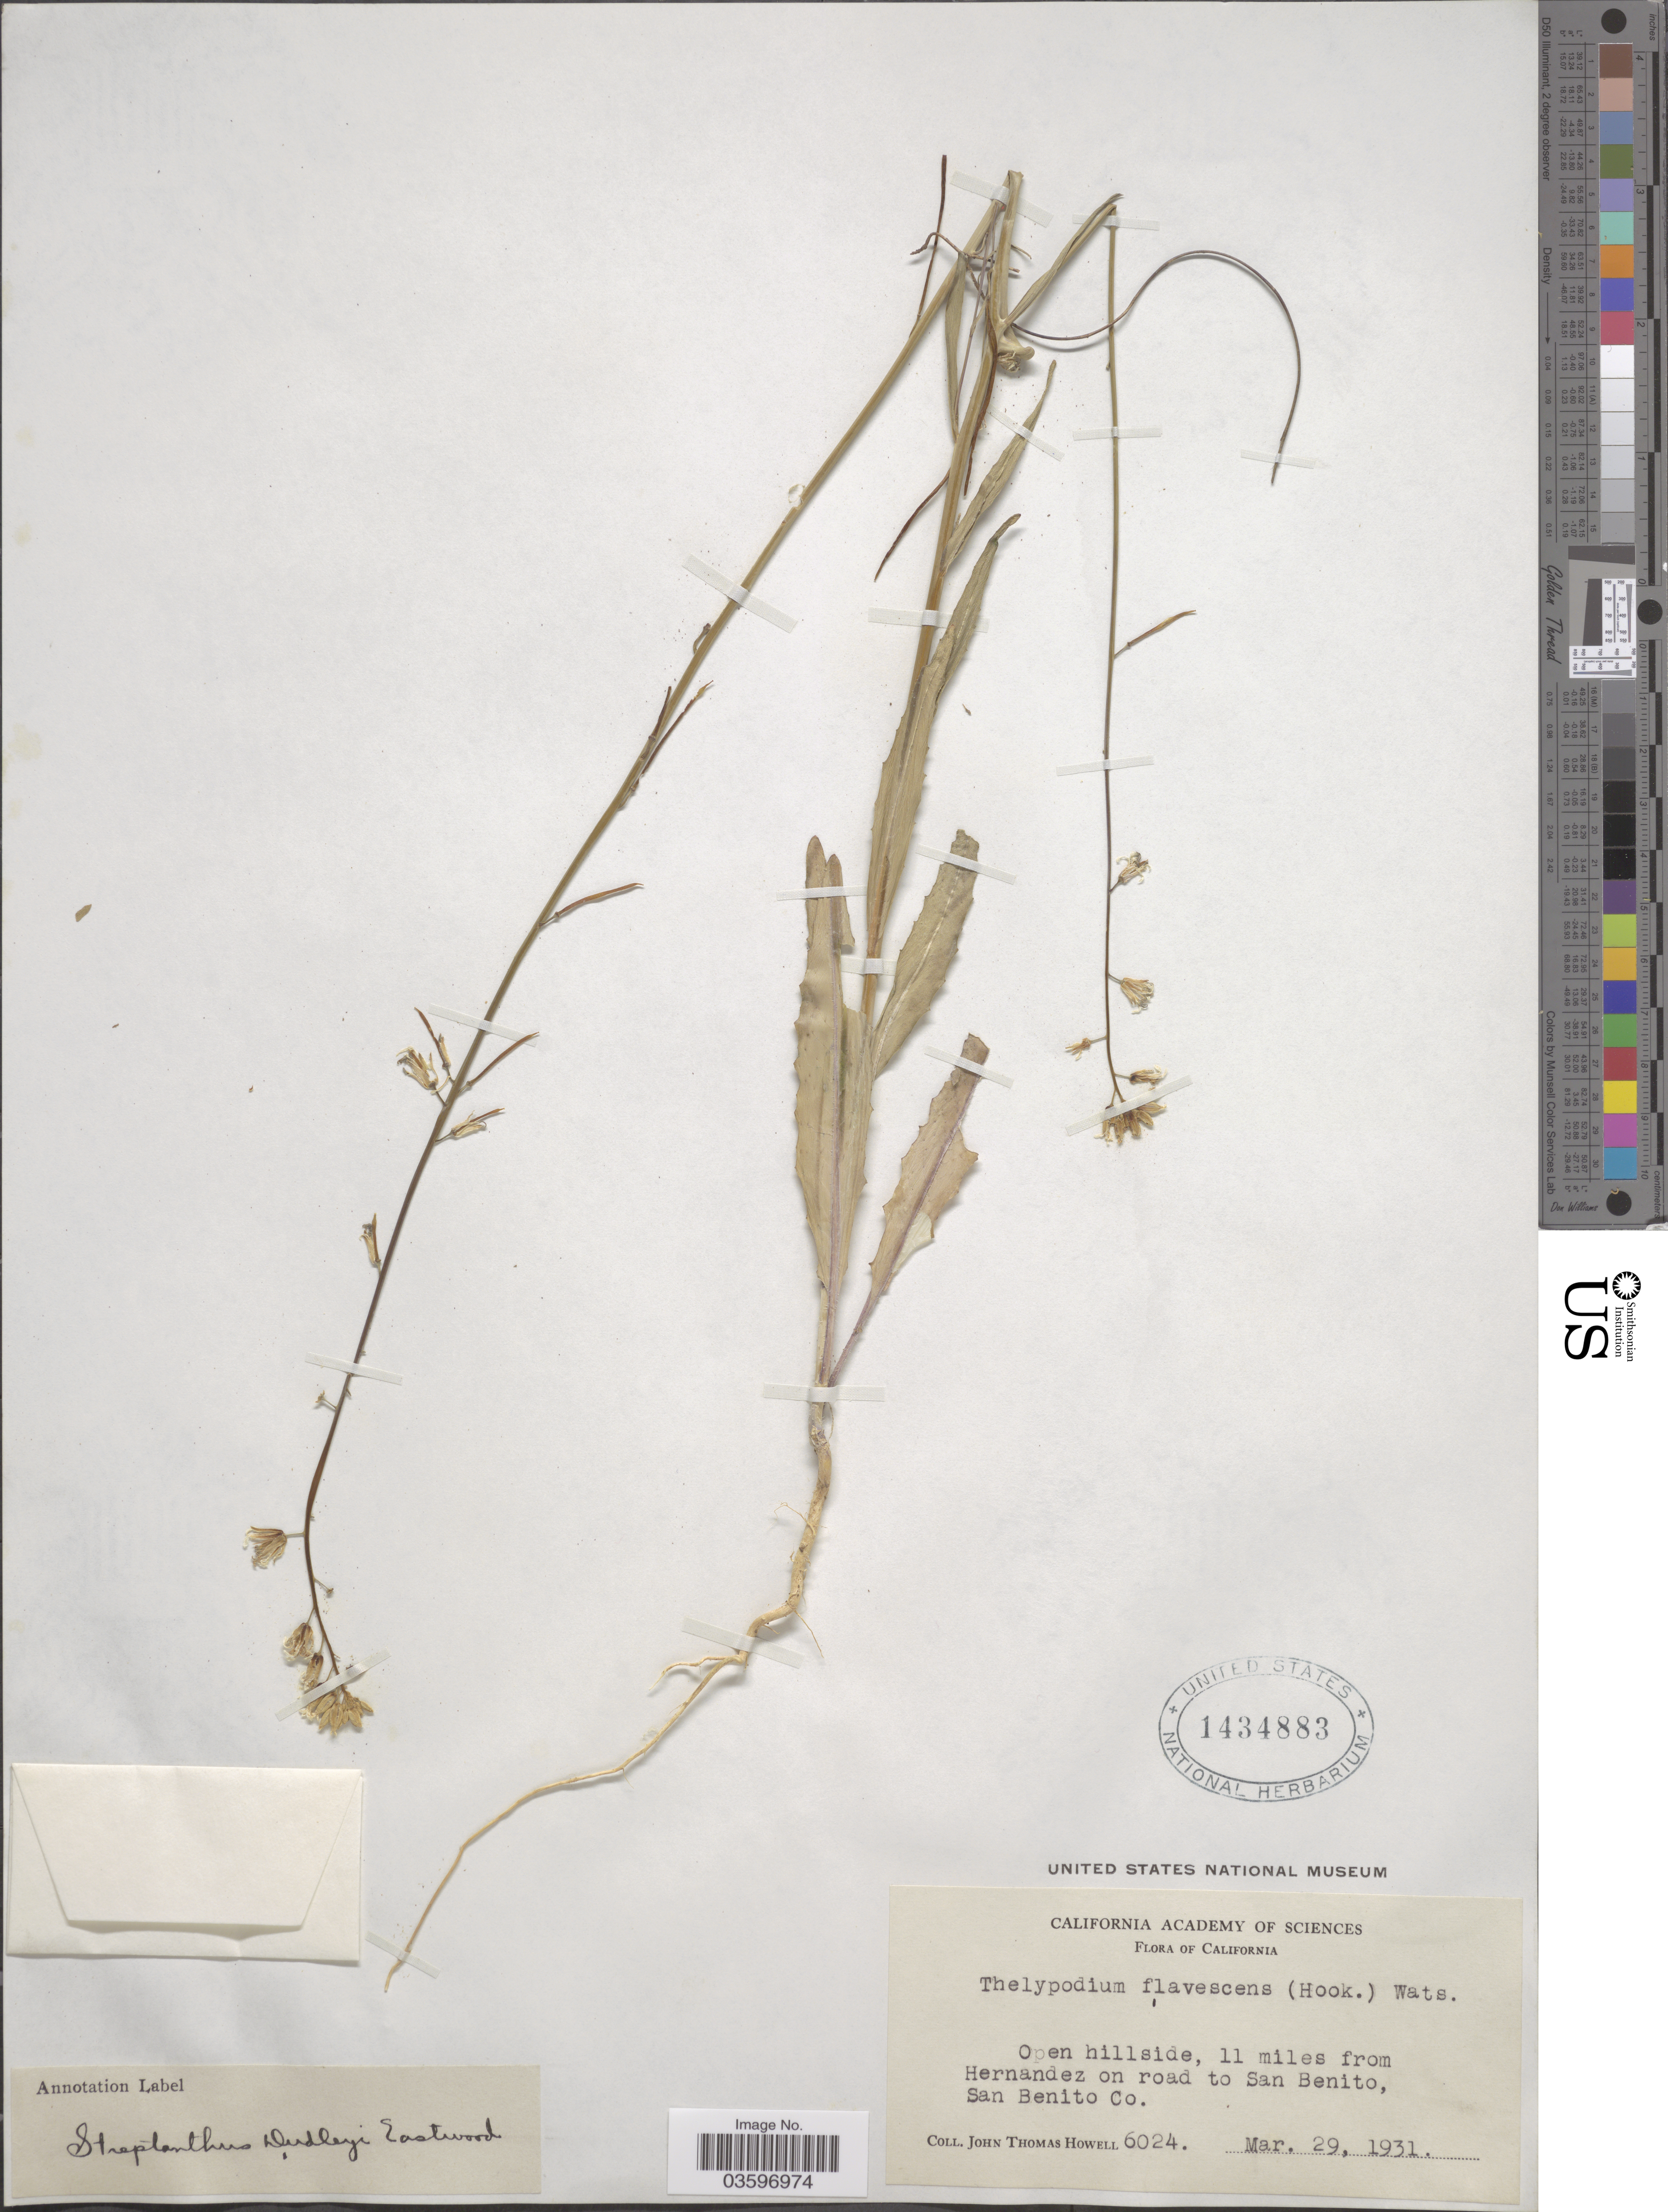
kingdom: Plantae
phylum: Tracheophyta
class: Magnoliopsida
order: Brassicales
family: Brassicaceae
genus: Caulanthus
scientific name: Caulanthus flavescens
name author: (Hook.) Payson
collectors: J. T. Howell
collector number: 6024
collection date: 1931-03-29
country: United States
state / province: California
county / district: San Benito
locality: Open hillside, 11 miles from Hernandez on road to San Benito, San Benito Co.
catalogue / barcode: US 1434883